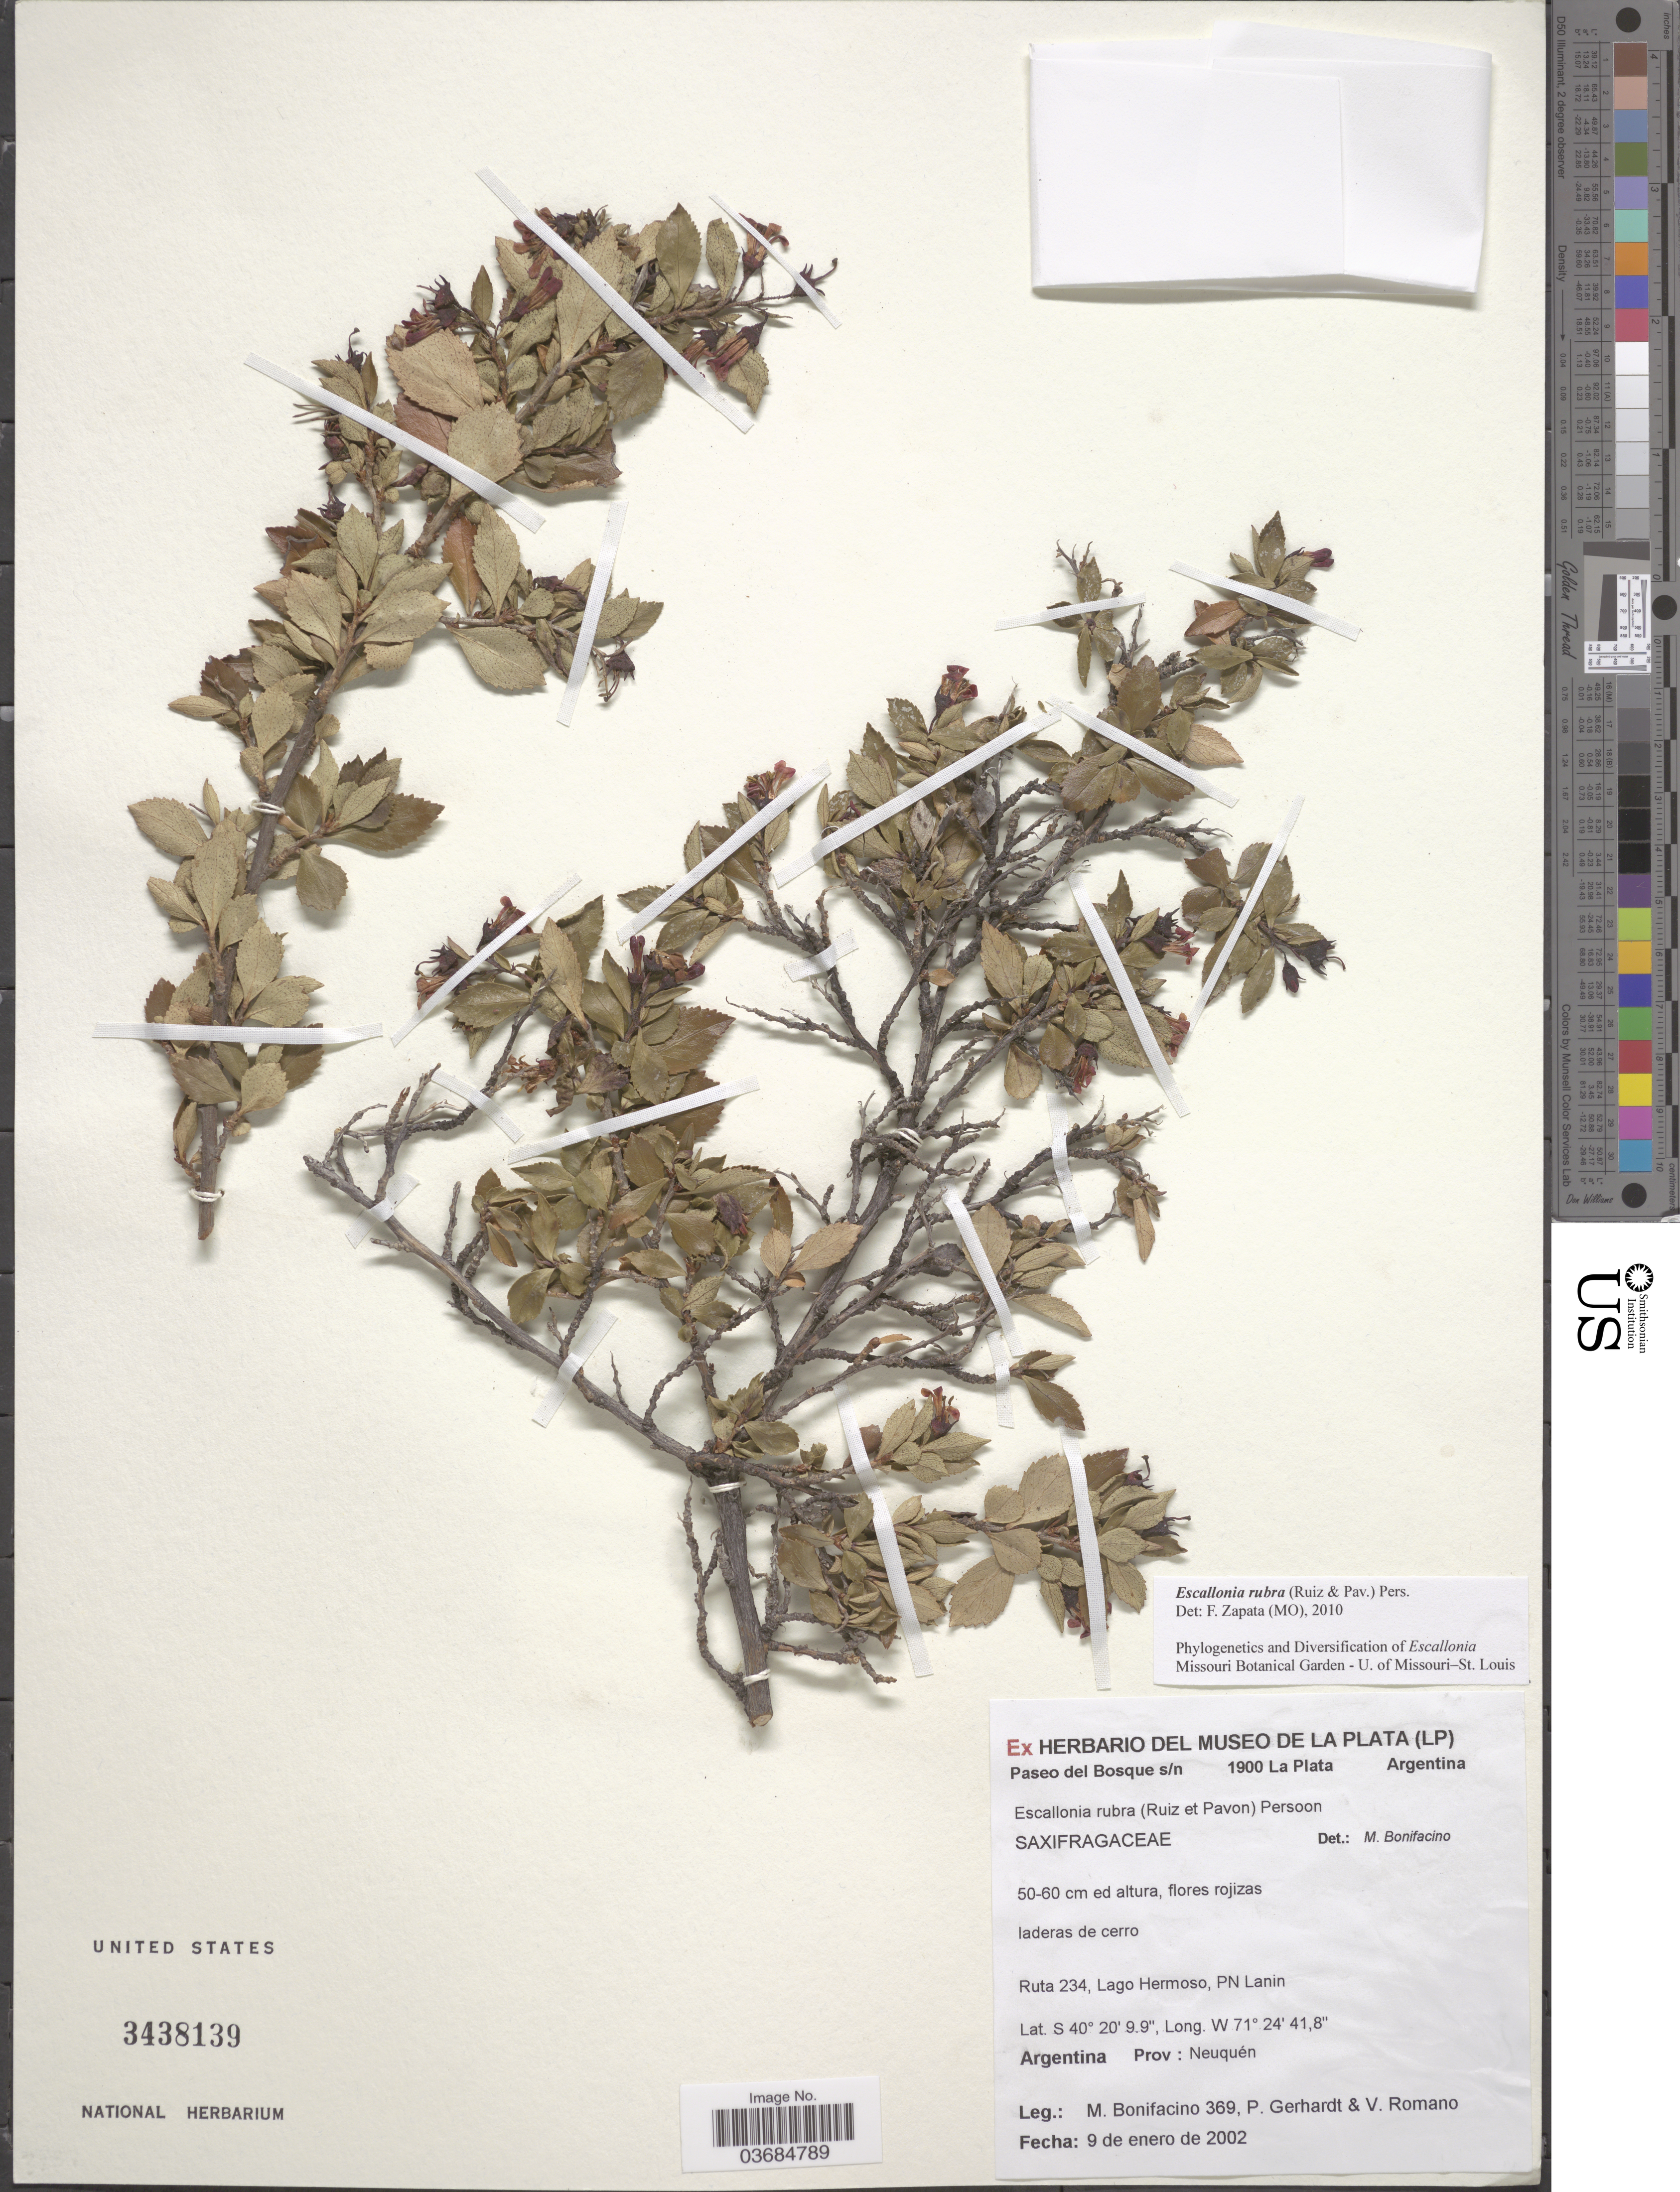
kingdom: Plantae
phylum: Tracheophyta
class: Magnoliopsida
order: Escalloniales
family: Escalloniaceae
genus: Escallonia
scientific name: Escallonia rubra var. rubra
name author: (Ruiz & Pav.) Pers.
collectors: M. Bonifacino, P. Gerhardt & V. Romano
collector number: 369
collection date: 2002-01-09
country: Argentina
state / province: Neuquen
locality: Ruta 234, Lago Hermoso, PN Lanin.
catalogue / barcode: US 3438139